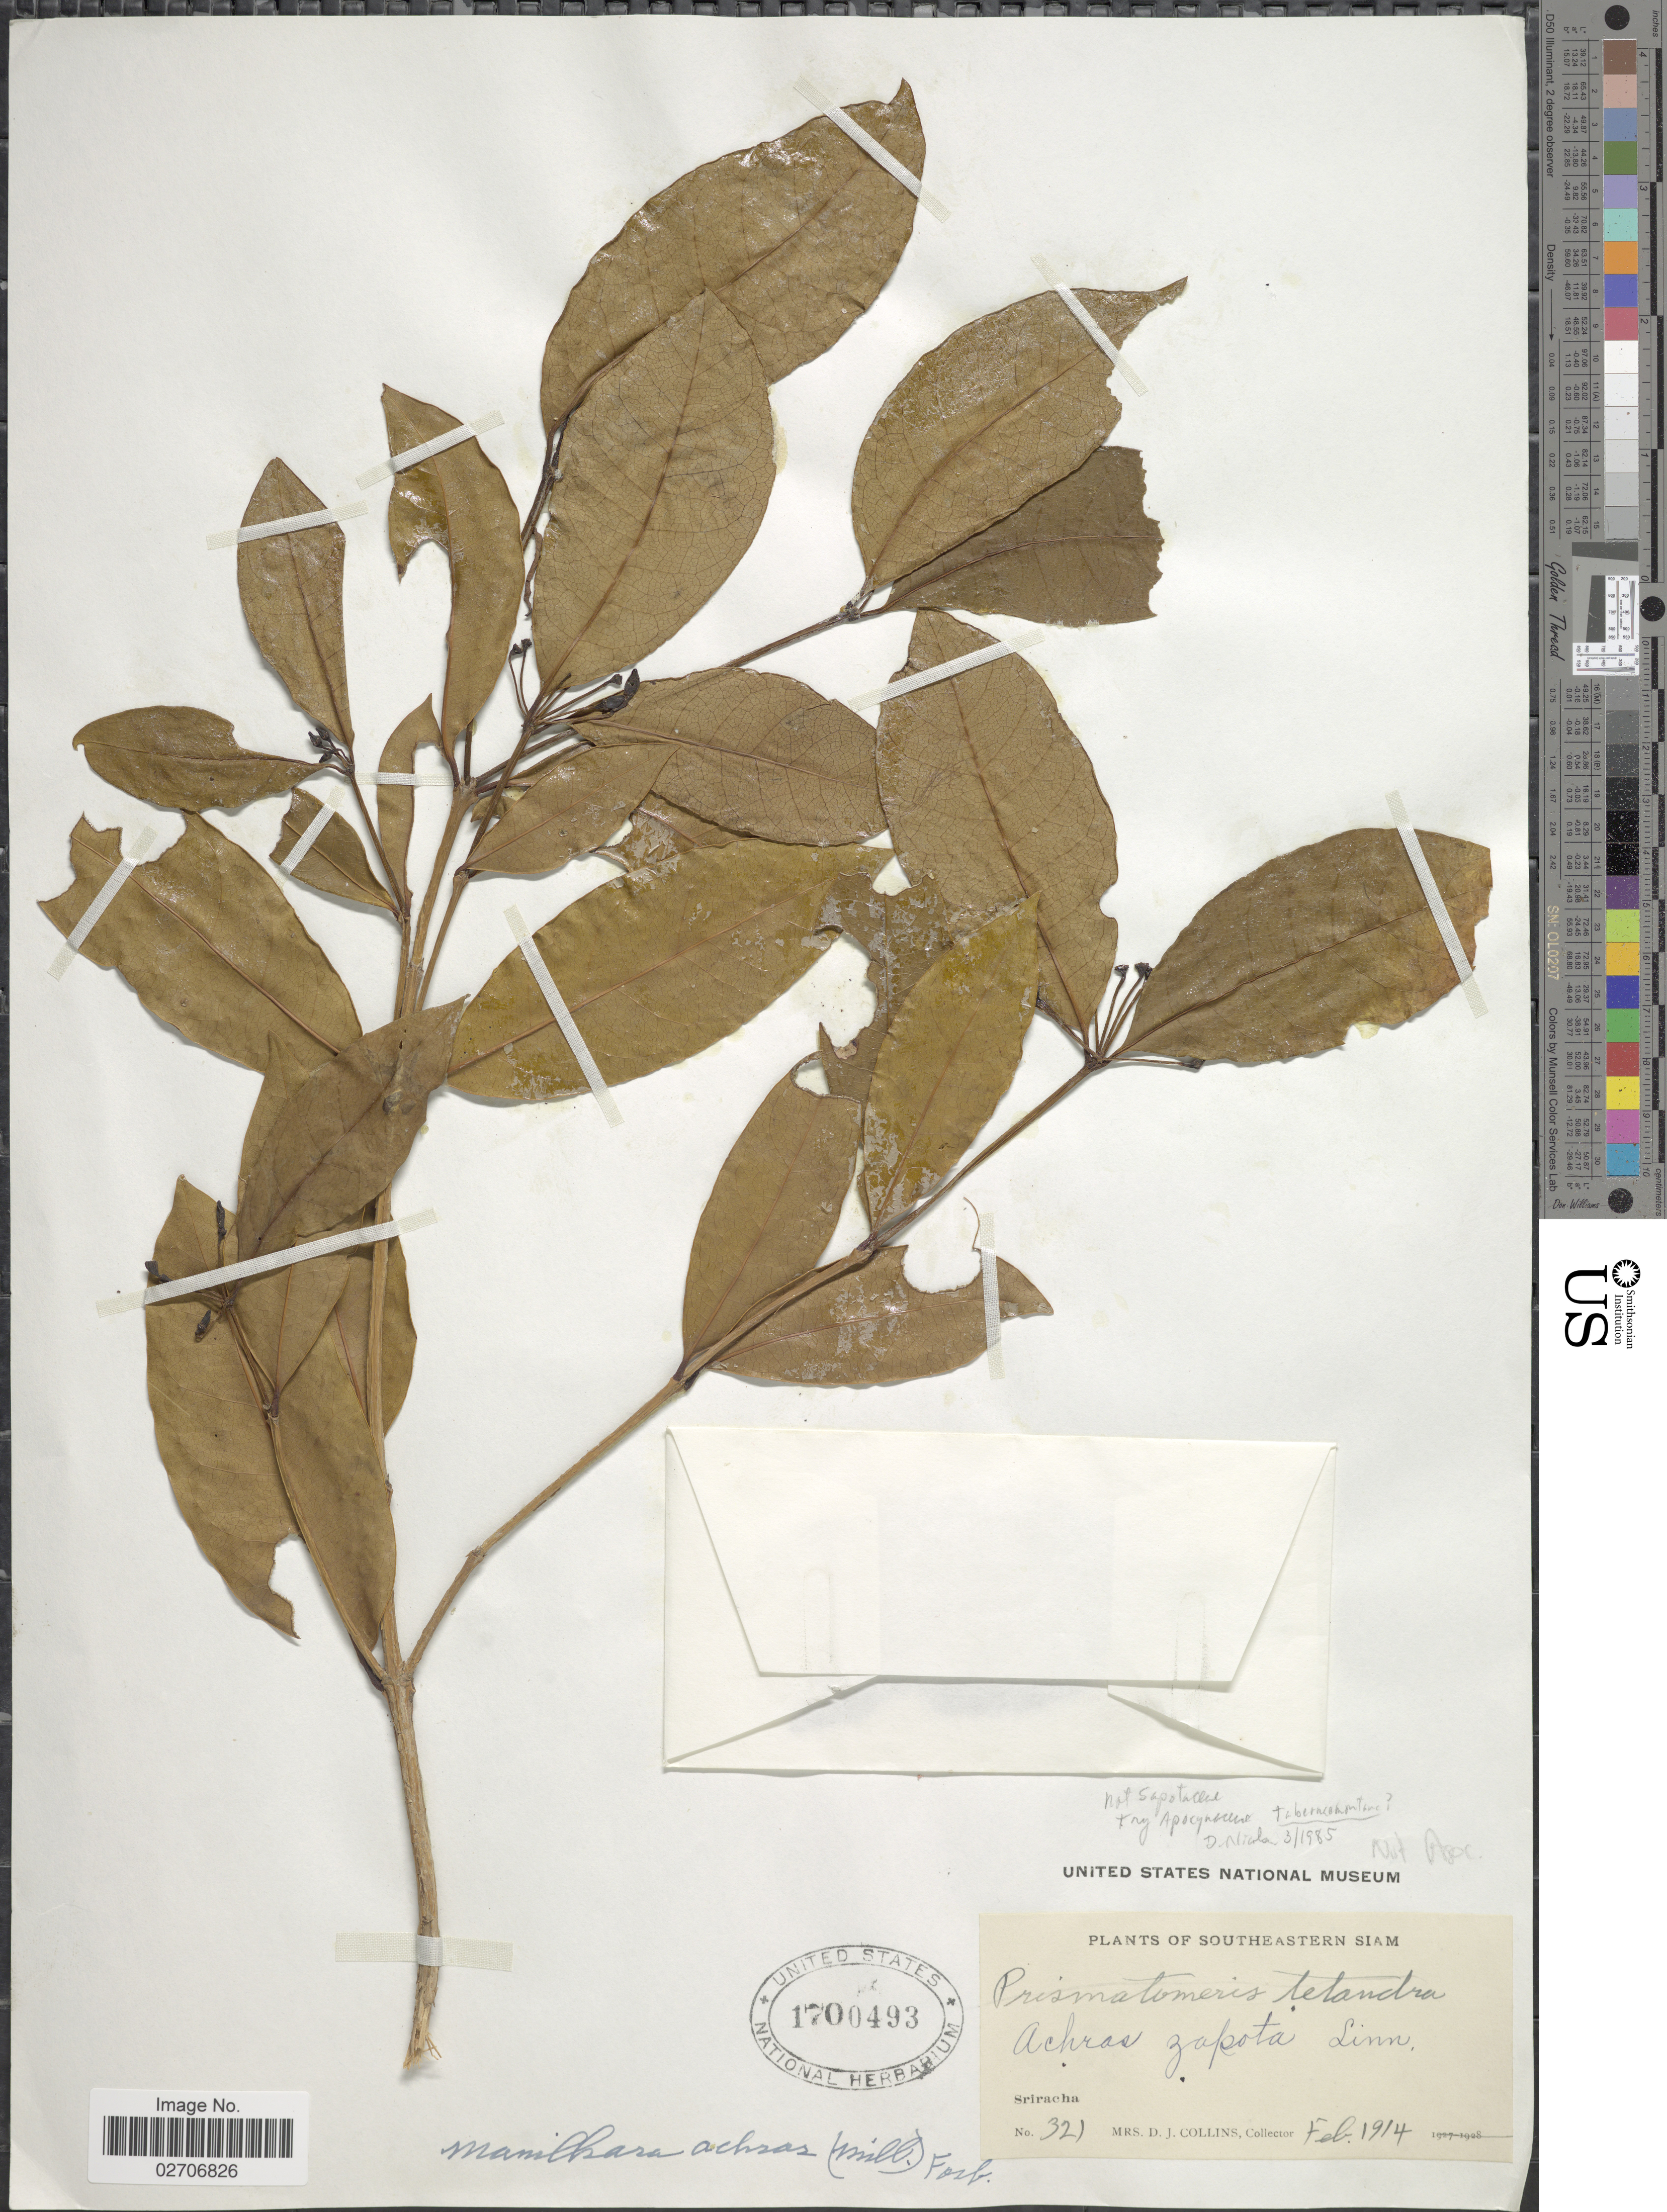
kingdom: Plantae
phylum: Tracheophyta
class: Magnoliopsida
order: Ericales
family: Sapotaceae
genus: Manilkara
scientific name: Manilkara achras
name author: (Mill.) Fosberg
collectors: Mrs. D. J. Collins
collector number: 321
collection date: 1914-02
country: Thailand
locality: Southeastern Siam, Sriracha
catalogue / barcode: US 1700493